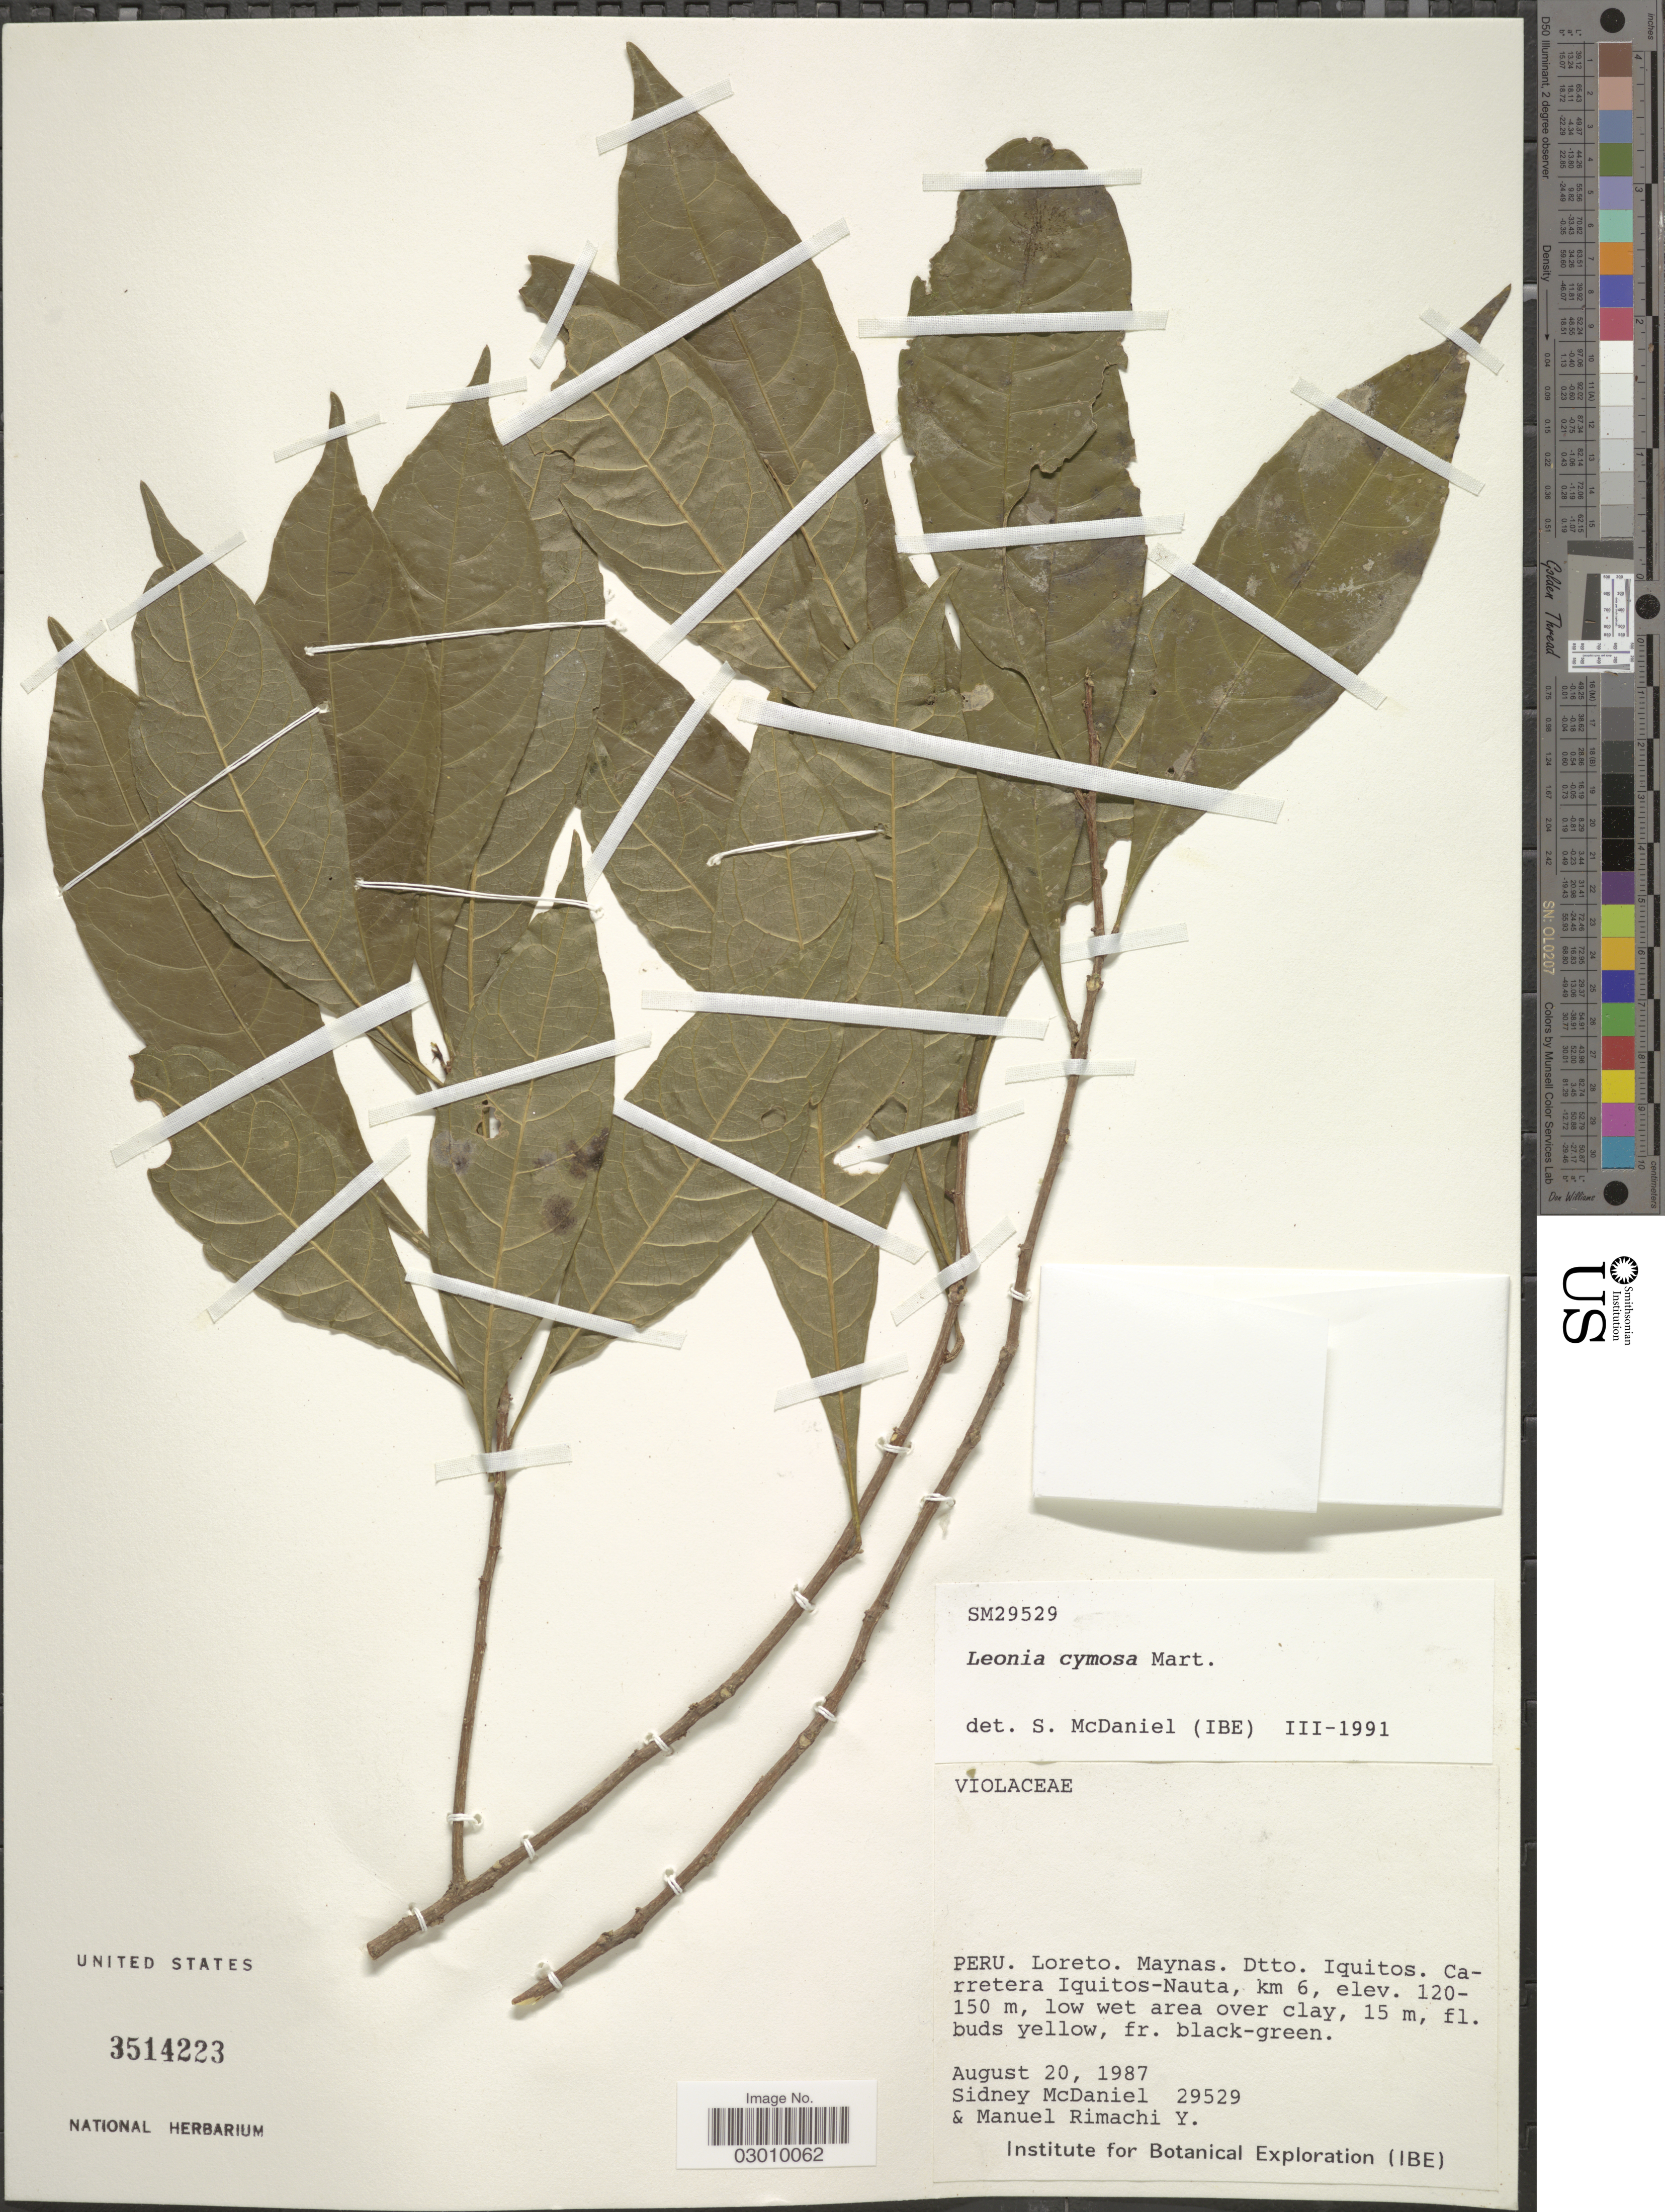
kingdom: Plantae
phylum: Tracheophyta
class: Magnoliopsida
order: Malpighiales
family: Violaceae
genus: Leonia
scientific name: Leonia cymosa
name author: Mart.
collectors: S. McDaniel & M. Rimachi Y.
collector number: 29529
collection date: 1987-08-20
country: Peru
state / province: Loreto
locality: Maynas, Dtto. Iquitos, Carretera Iquitos-Nauta, km 6.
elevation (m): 120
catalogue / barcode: US 3514223